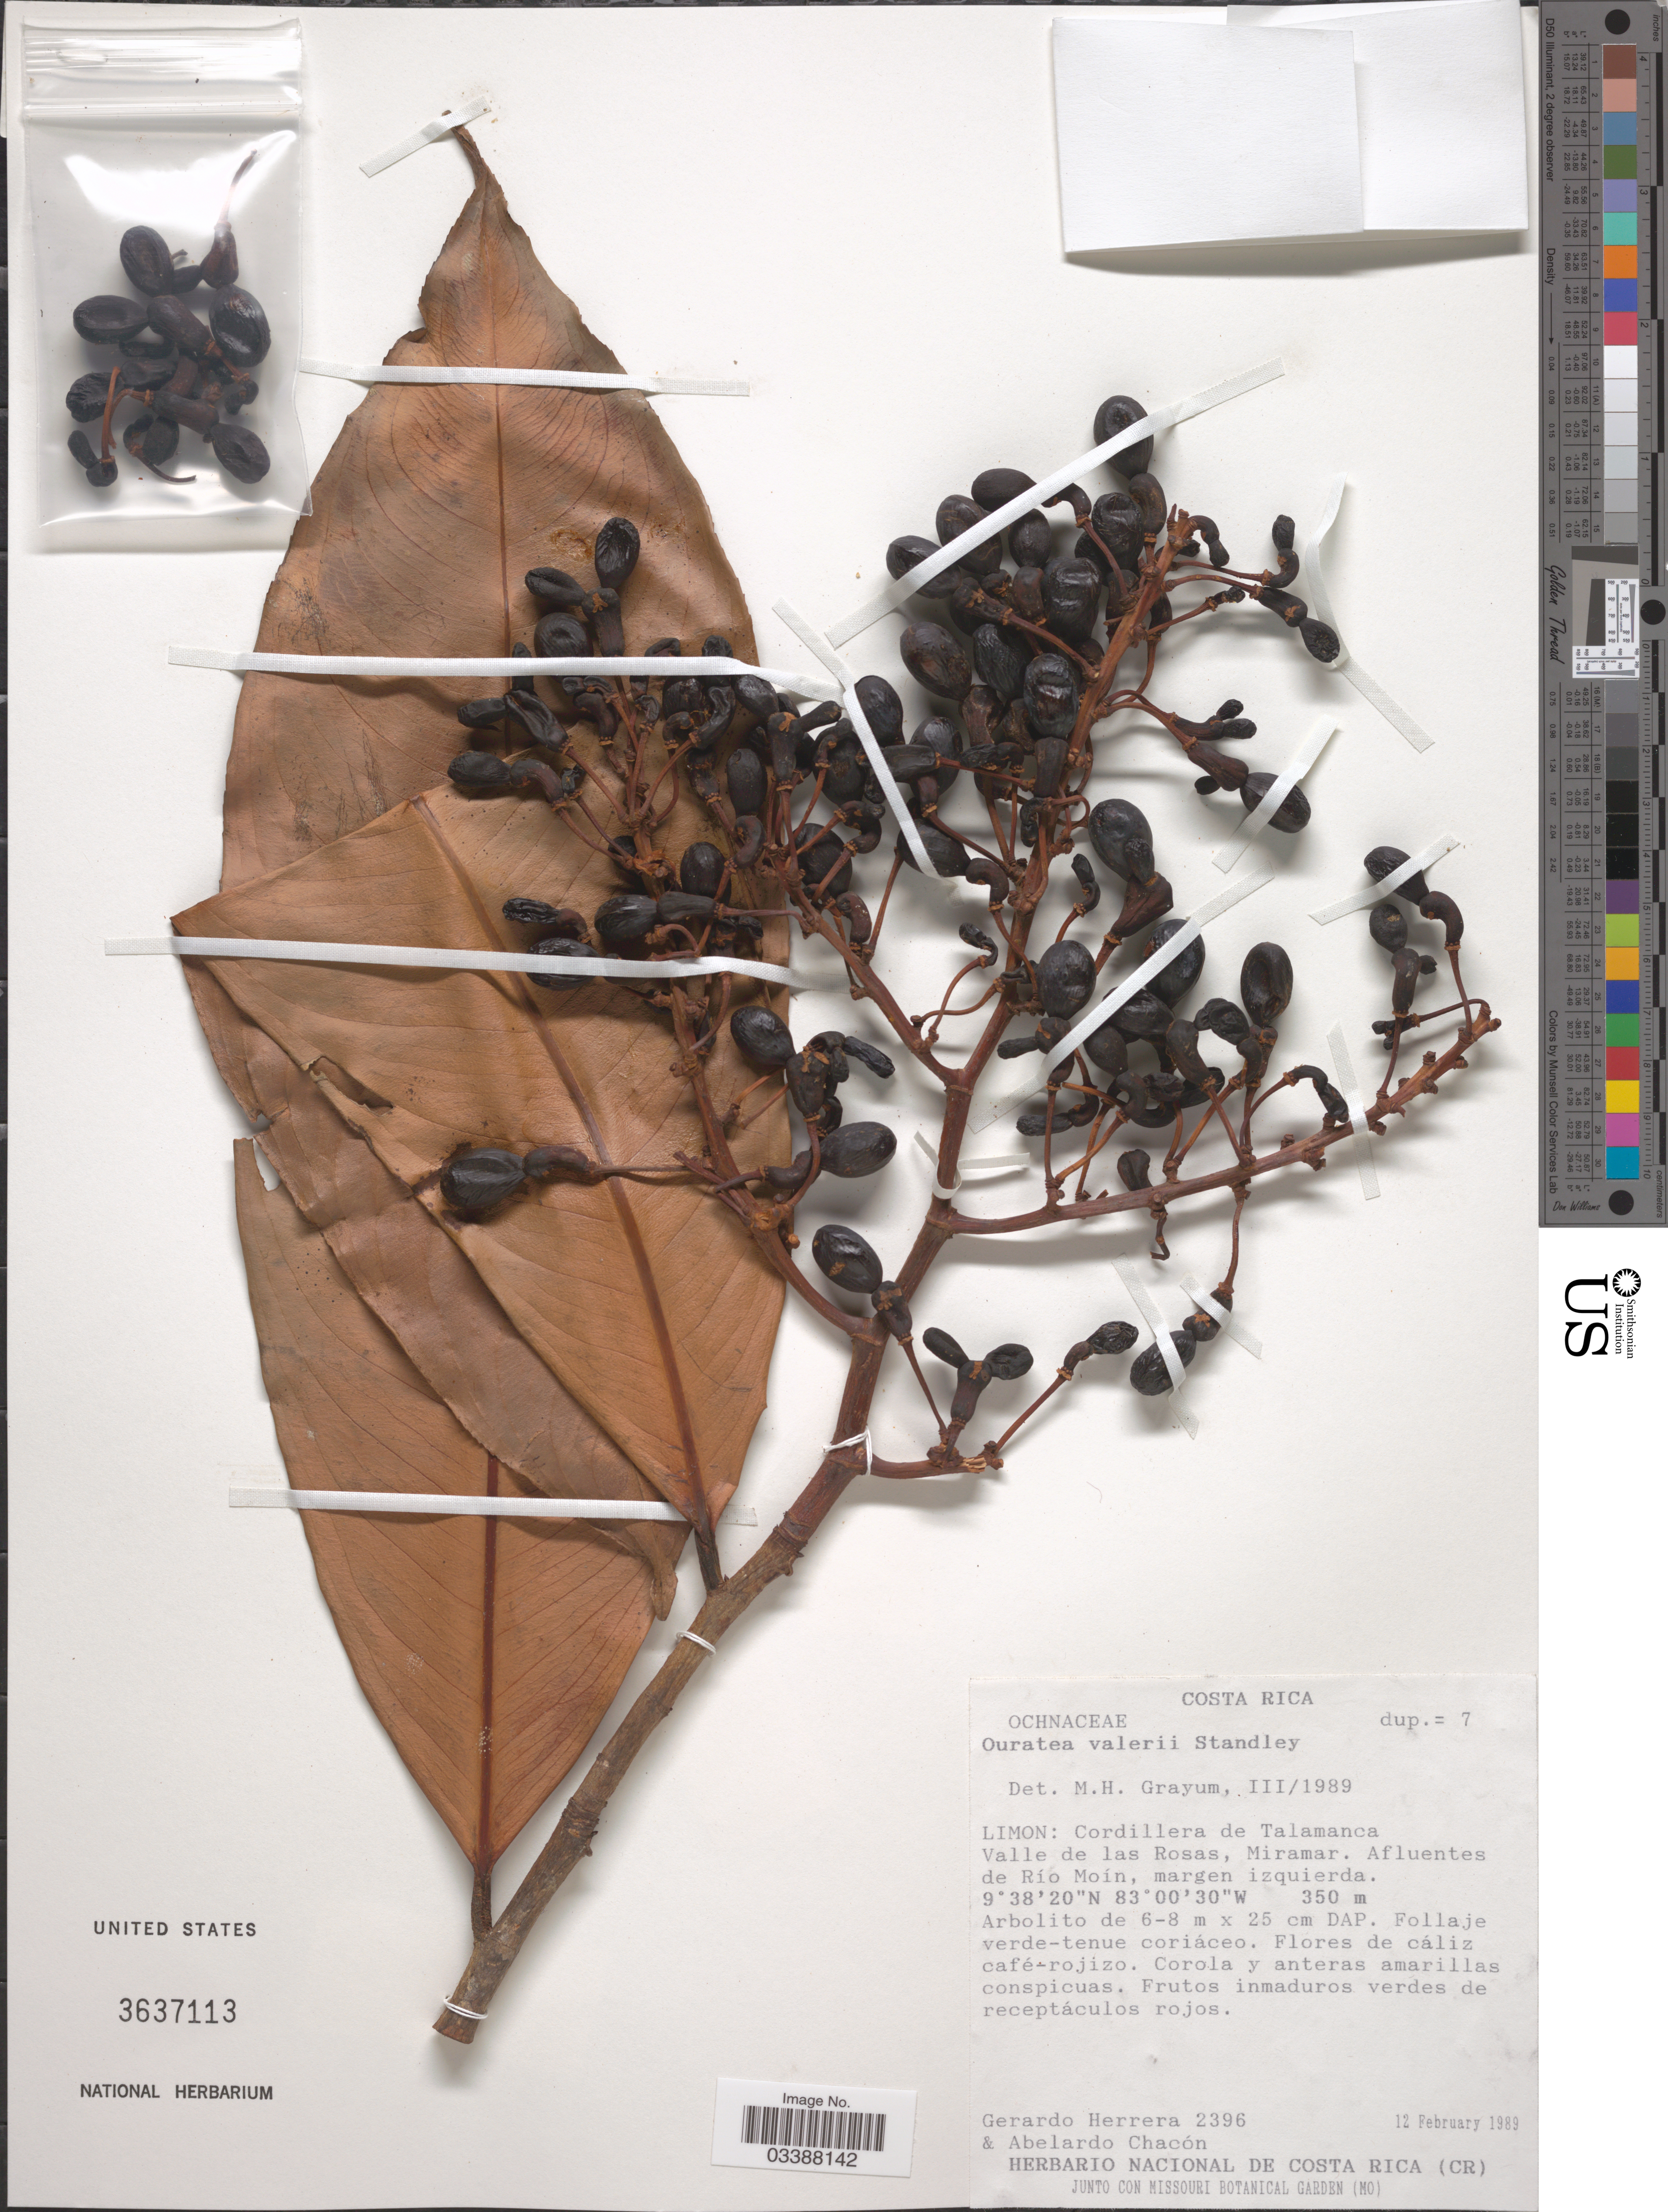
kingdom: Plantae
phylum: Tracheophyta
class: Magnoliopsida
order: Malpighiales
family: Ochnaceae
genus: Ouratea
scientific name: Ouratea valerii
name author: Standl.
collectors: G. Herrera & A. Chacon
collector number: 2396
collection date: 1989-02-12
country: Costa Rica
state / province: Limón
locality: Cordillera de Talamanca. Valle de las Rosas, Miramar. Afluentes de Río Moín, margen izquierda.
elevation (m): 350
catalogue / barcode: US 3637113